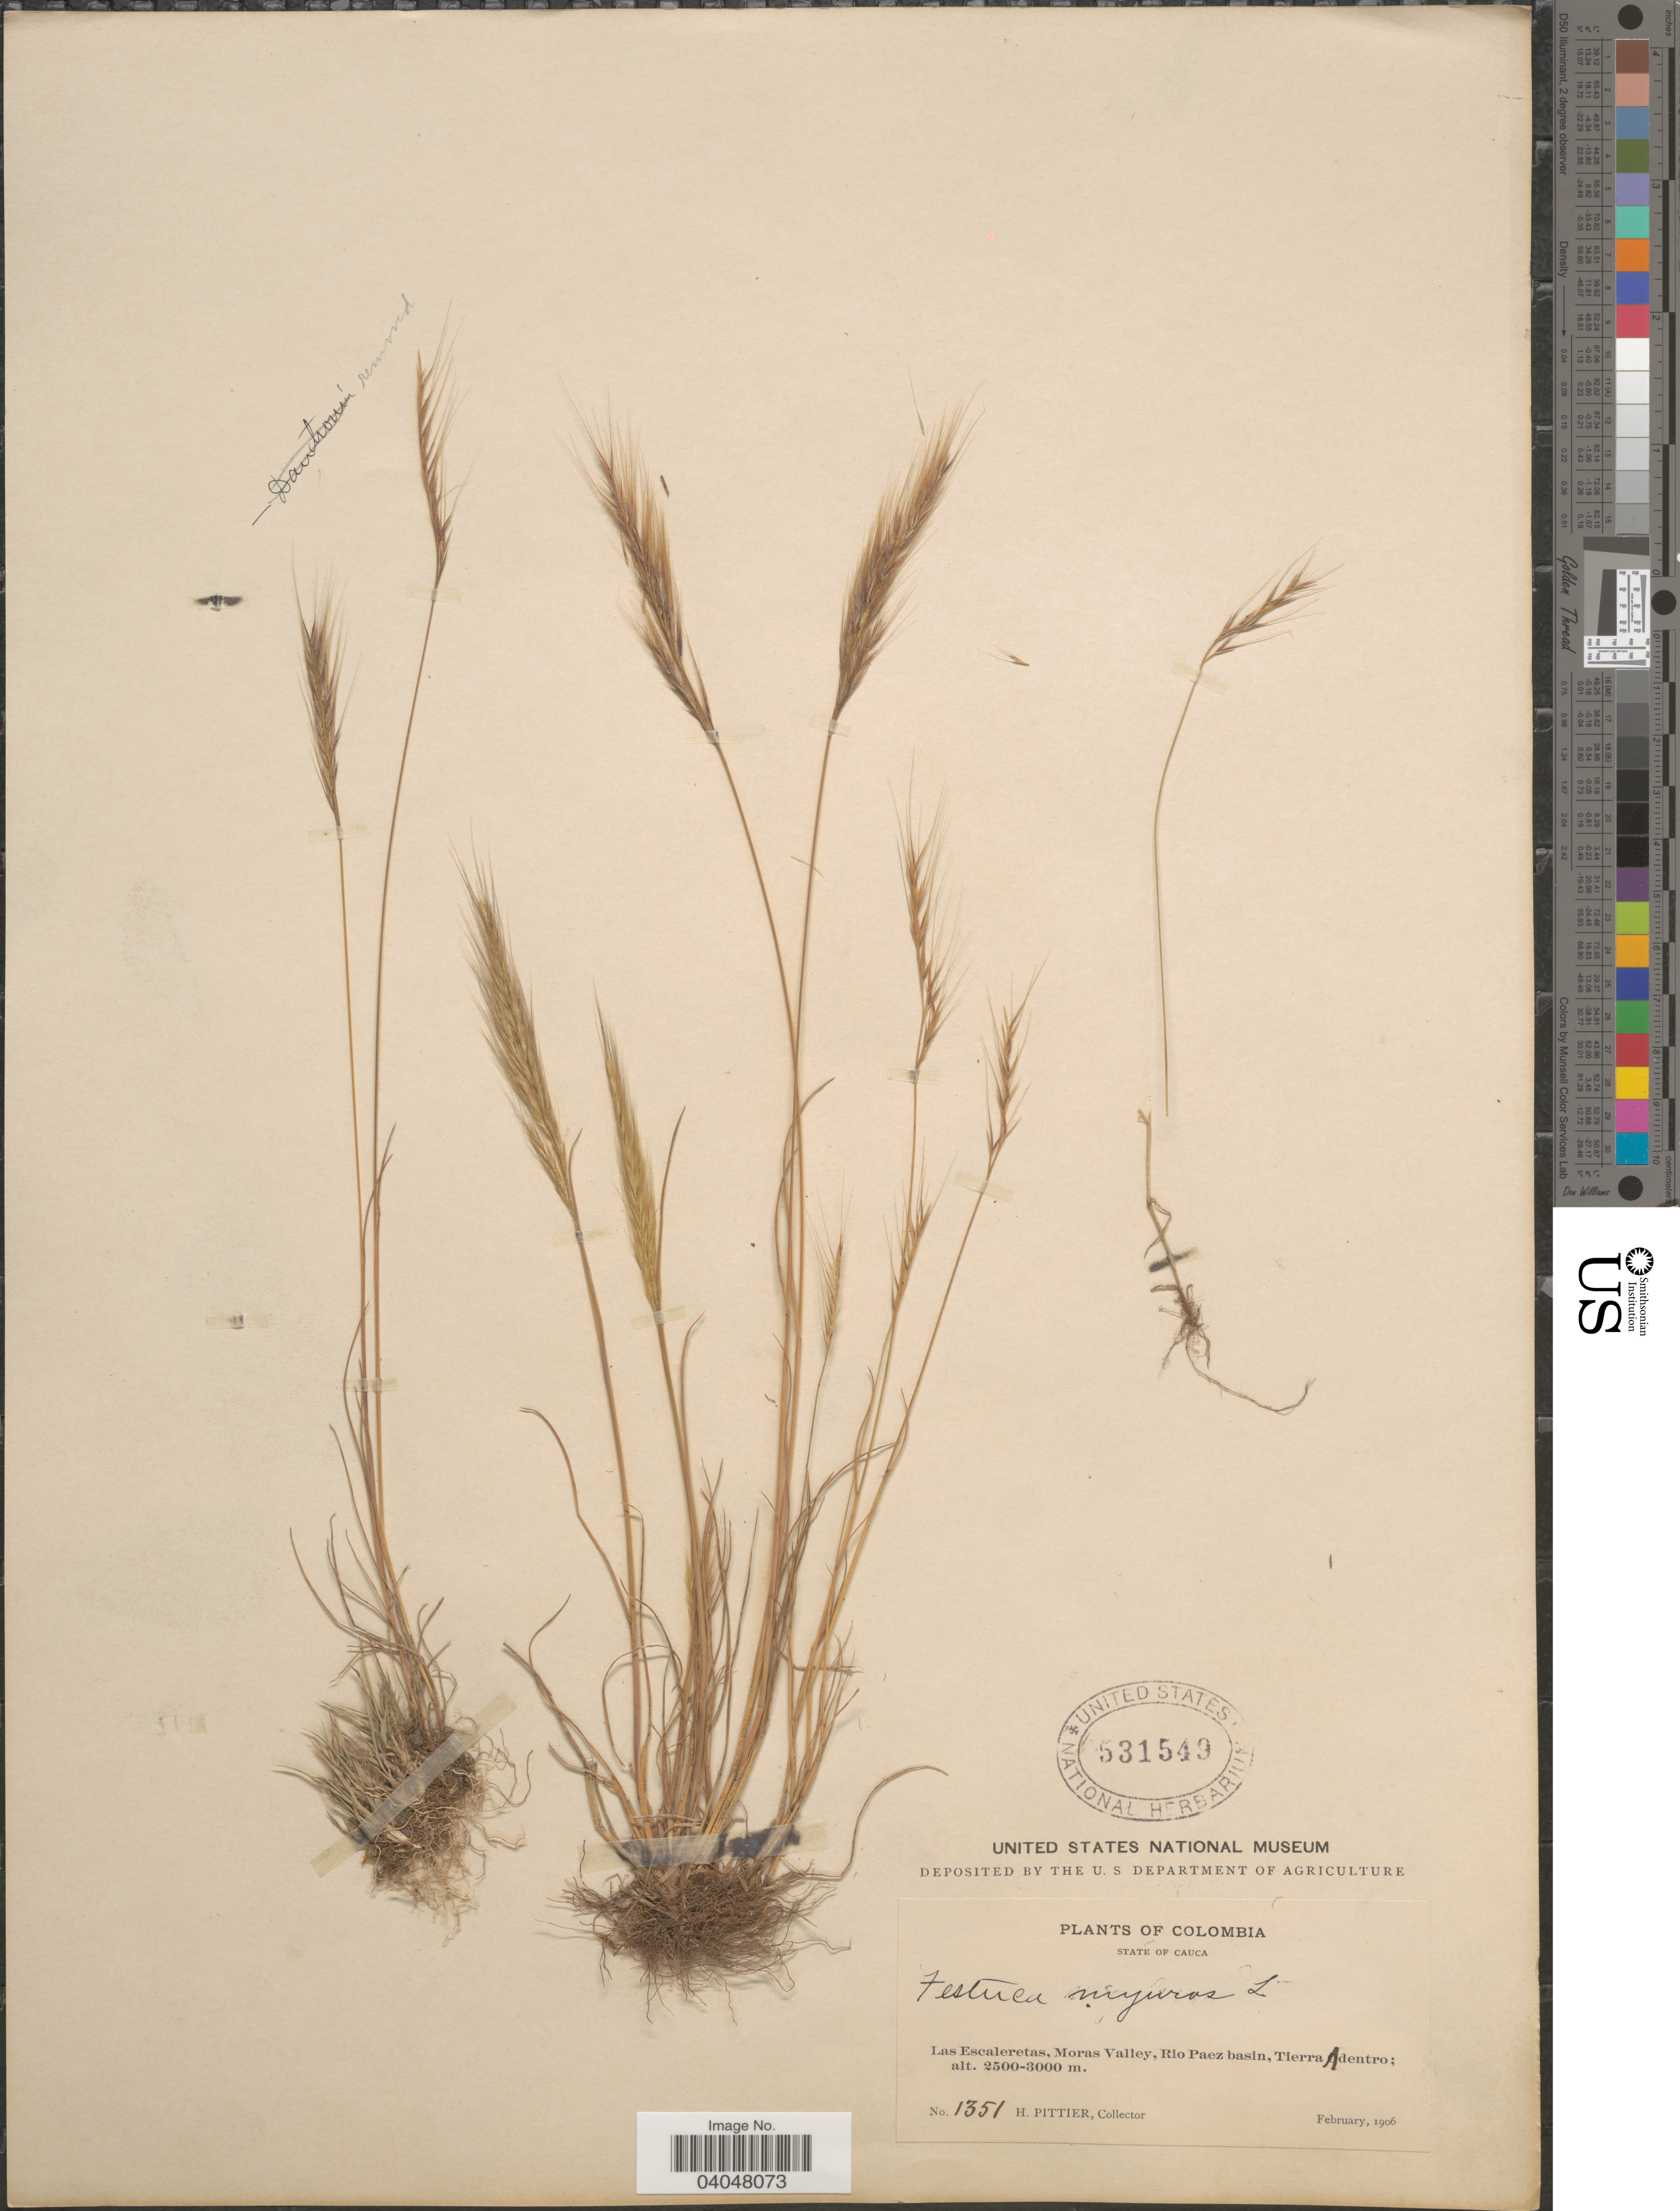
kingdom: Plantae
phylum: Tracheophyta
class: Liliopsida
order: Poales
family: Poaceae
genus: Festuca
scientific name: Festuca myuros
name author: L.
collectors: H. F. Pittier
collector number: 1351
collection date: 1906-02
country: Colombia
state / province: Cauca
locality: Las Escaleretas, Moras Valley, Rio Paez basin, Tierra Adentro.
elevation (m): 2500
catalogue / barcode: US 531549